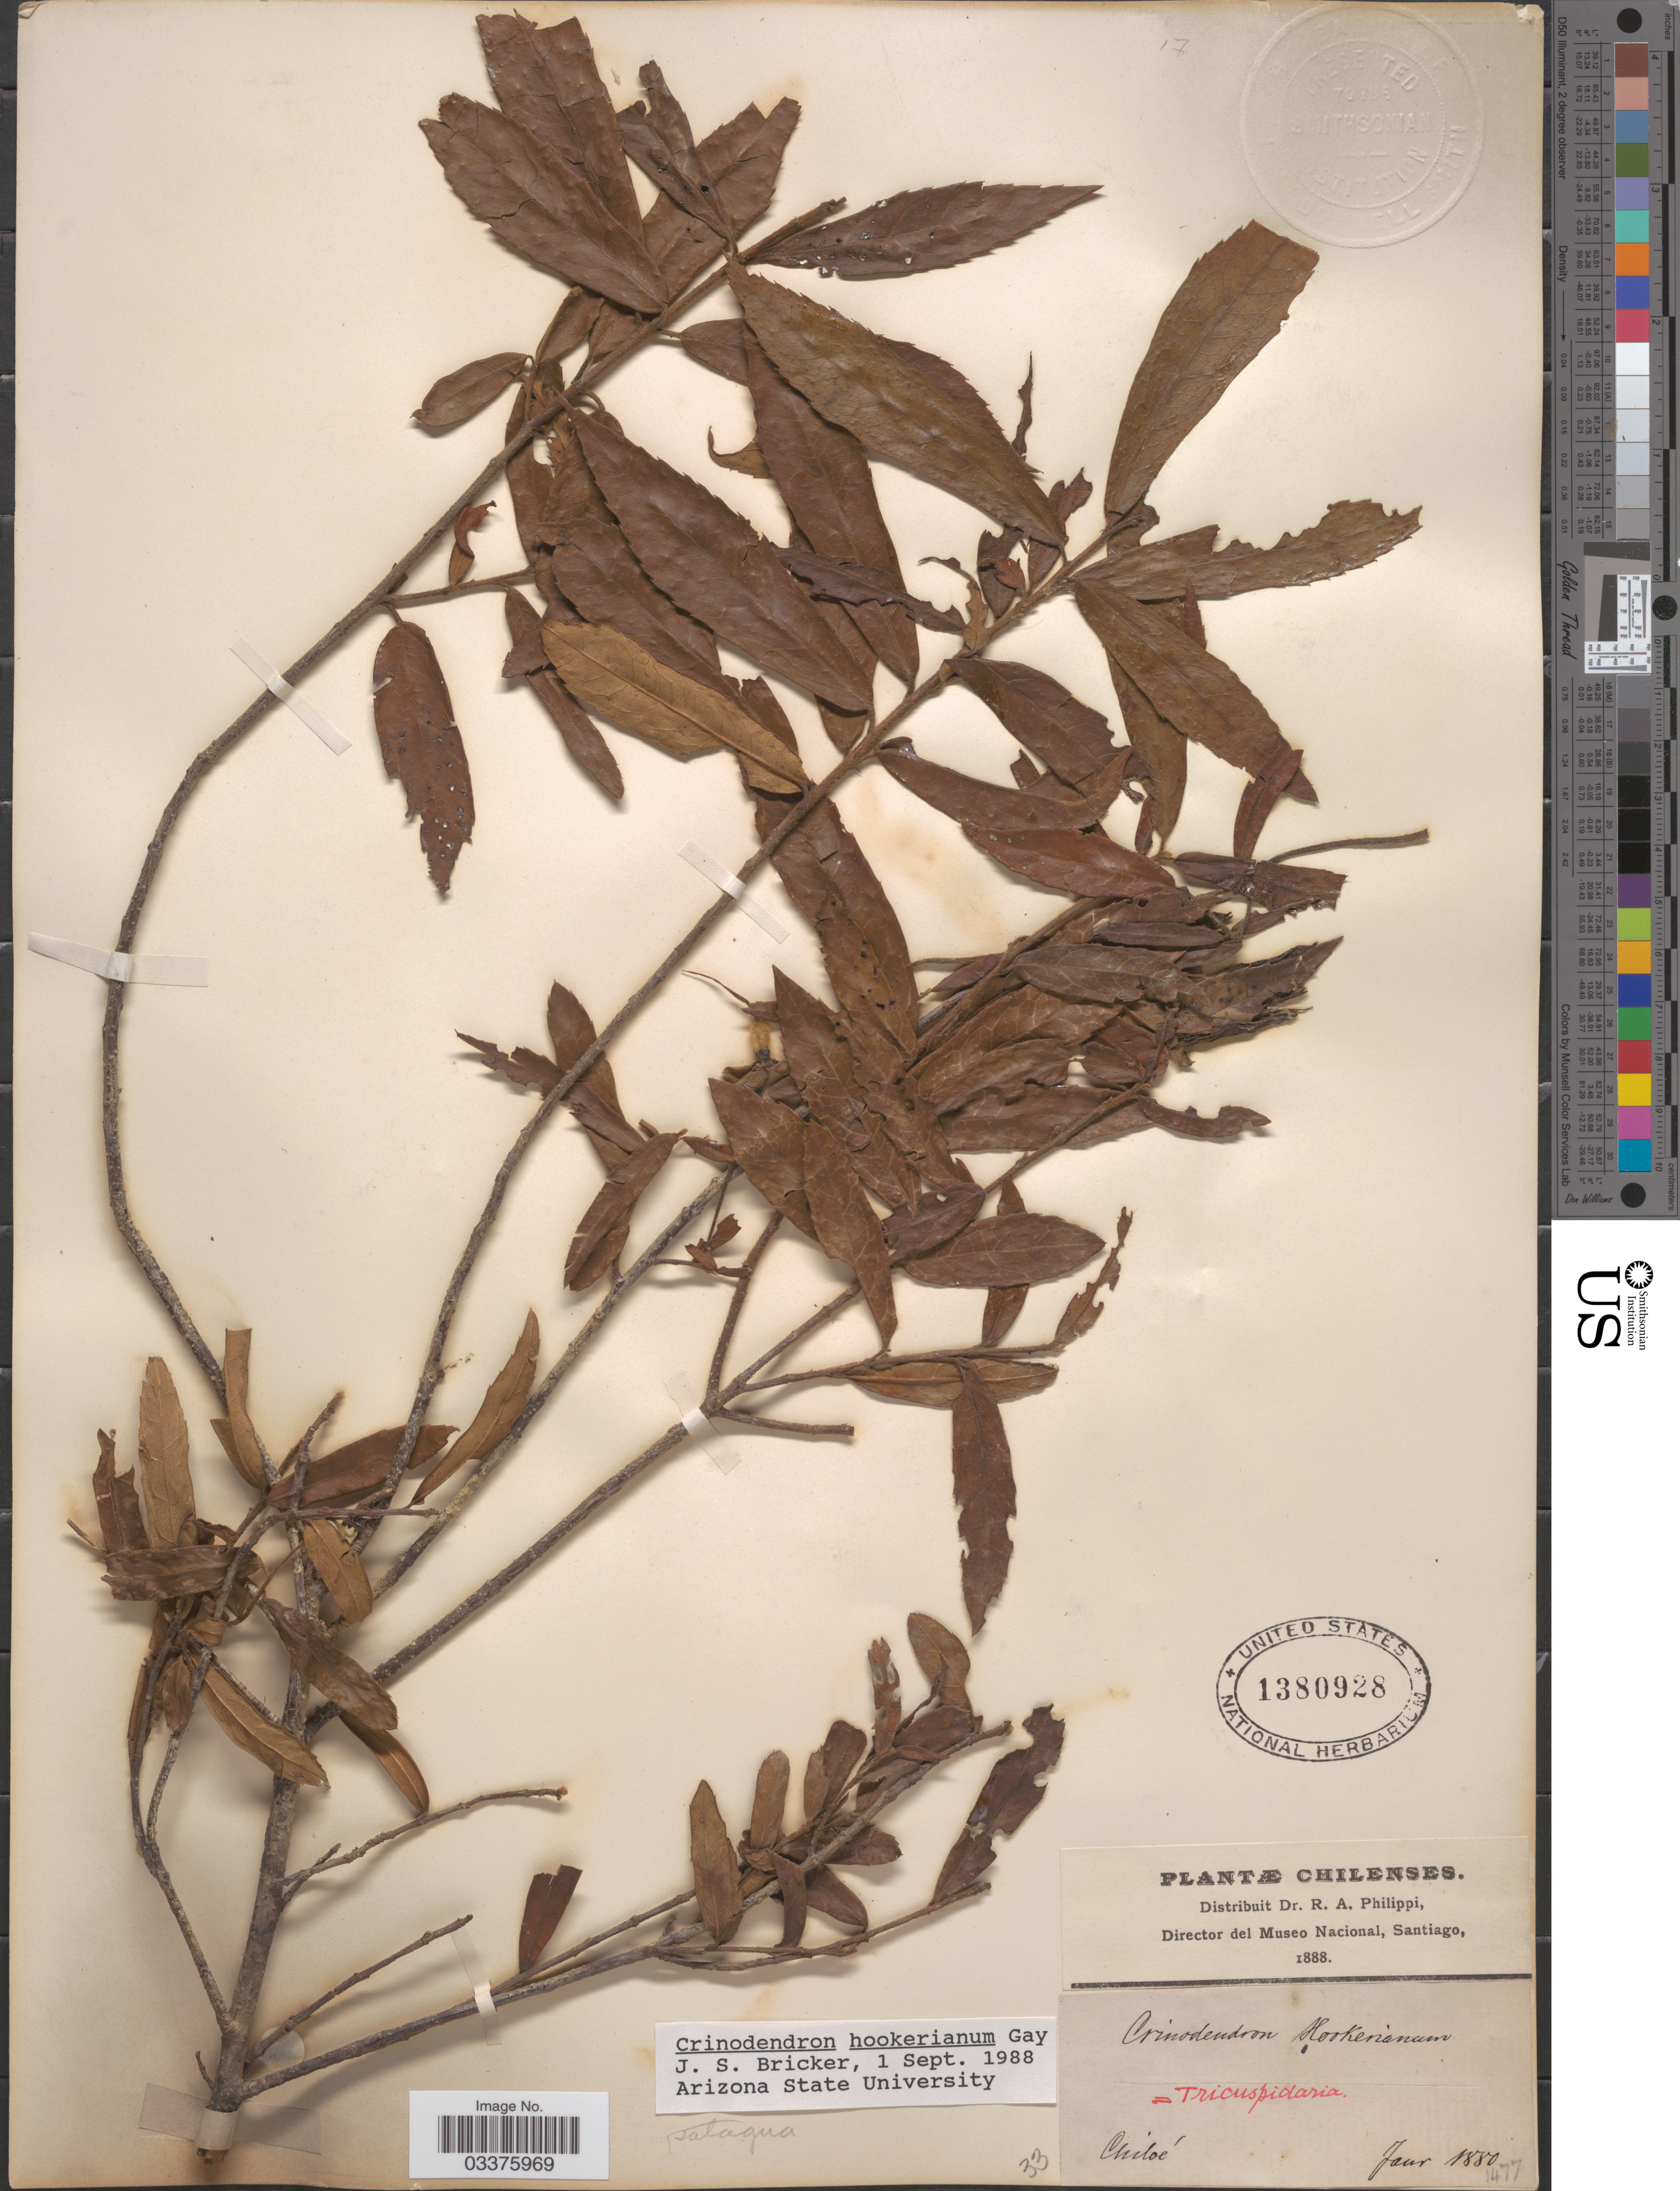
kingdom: Plantae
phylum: Tracheophyta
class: Magnoliopsida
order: Oxalidales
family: Elaeocarpaceae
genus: Crinodendron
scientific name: Crinodendron hookerianum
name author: Gay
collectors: ex. herb. R.A. Philippi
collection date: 1880-01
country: Chile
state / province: Arica y Parinacota (XV)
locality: Chiloé.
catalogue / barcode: US 1380928